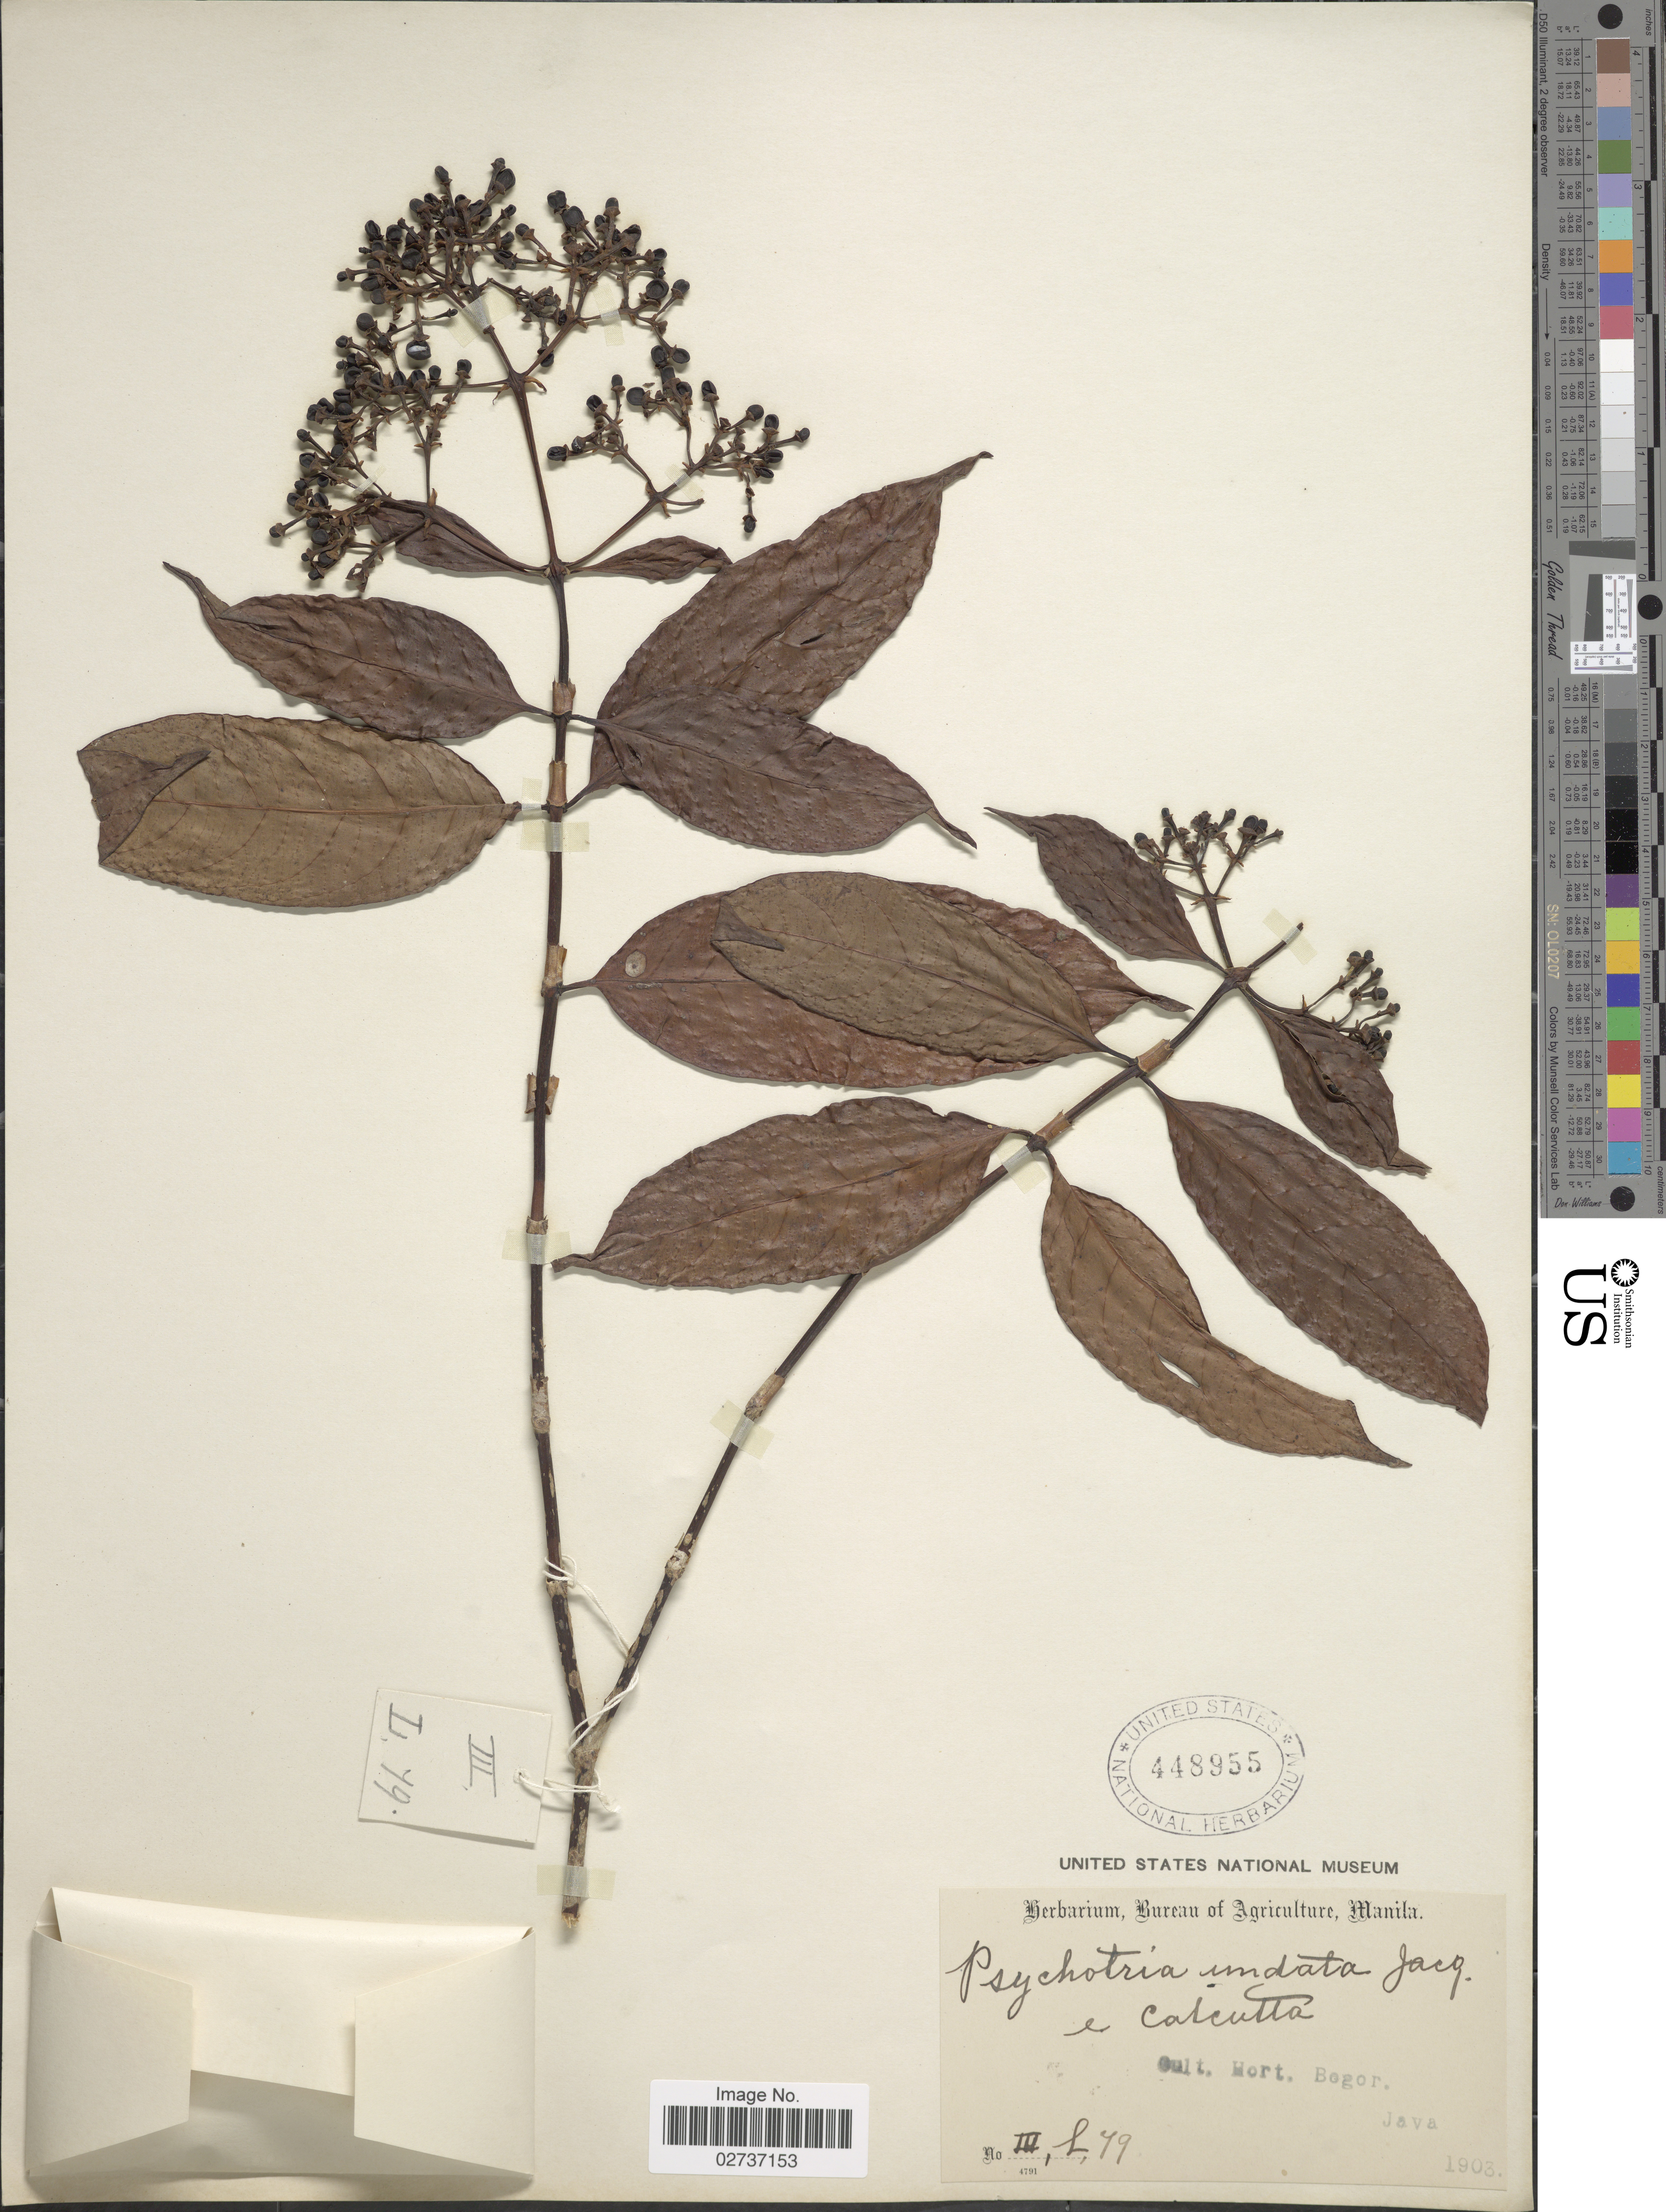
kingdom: Plantae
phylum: Tracheophyta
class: Magnoliopsida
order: Gentianales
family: Rubiaceae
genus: Psychotria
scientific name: Psychotria undata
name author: Jacq.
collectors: ex Herb. Bur. Agric. Manila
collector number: IIIL79*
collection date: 1903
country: Indonesia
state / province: Java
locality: Hort. Bogor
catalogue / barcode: US 448955